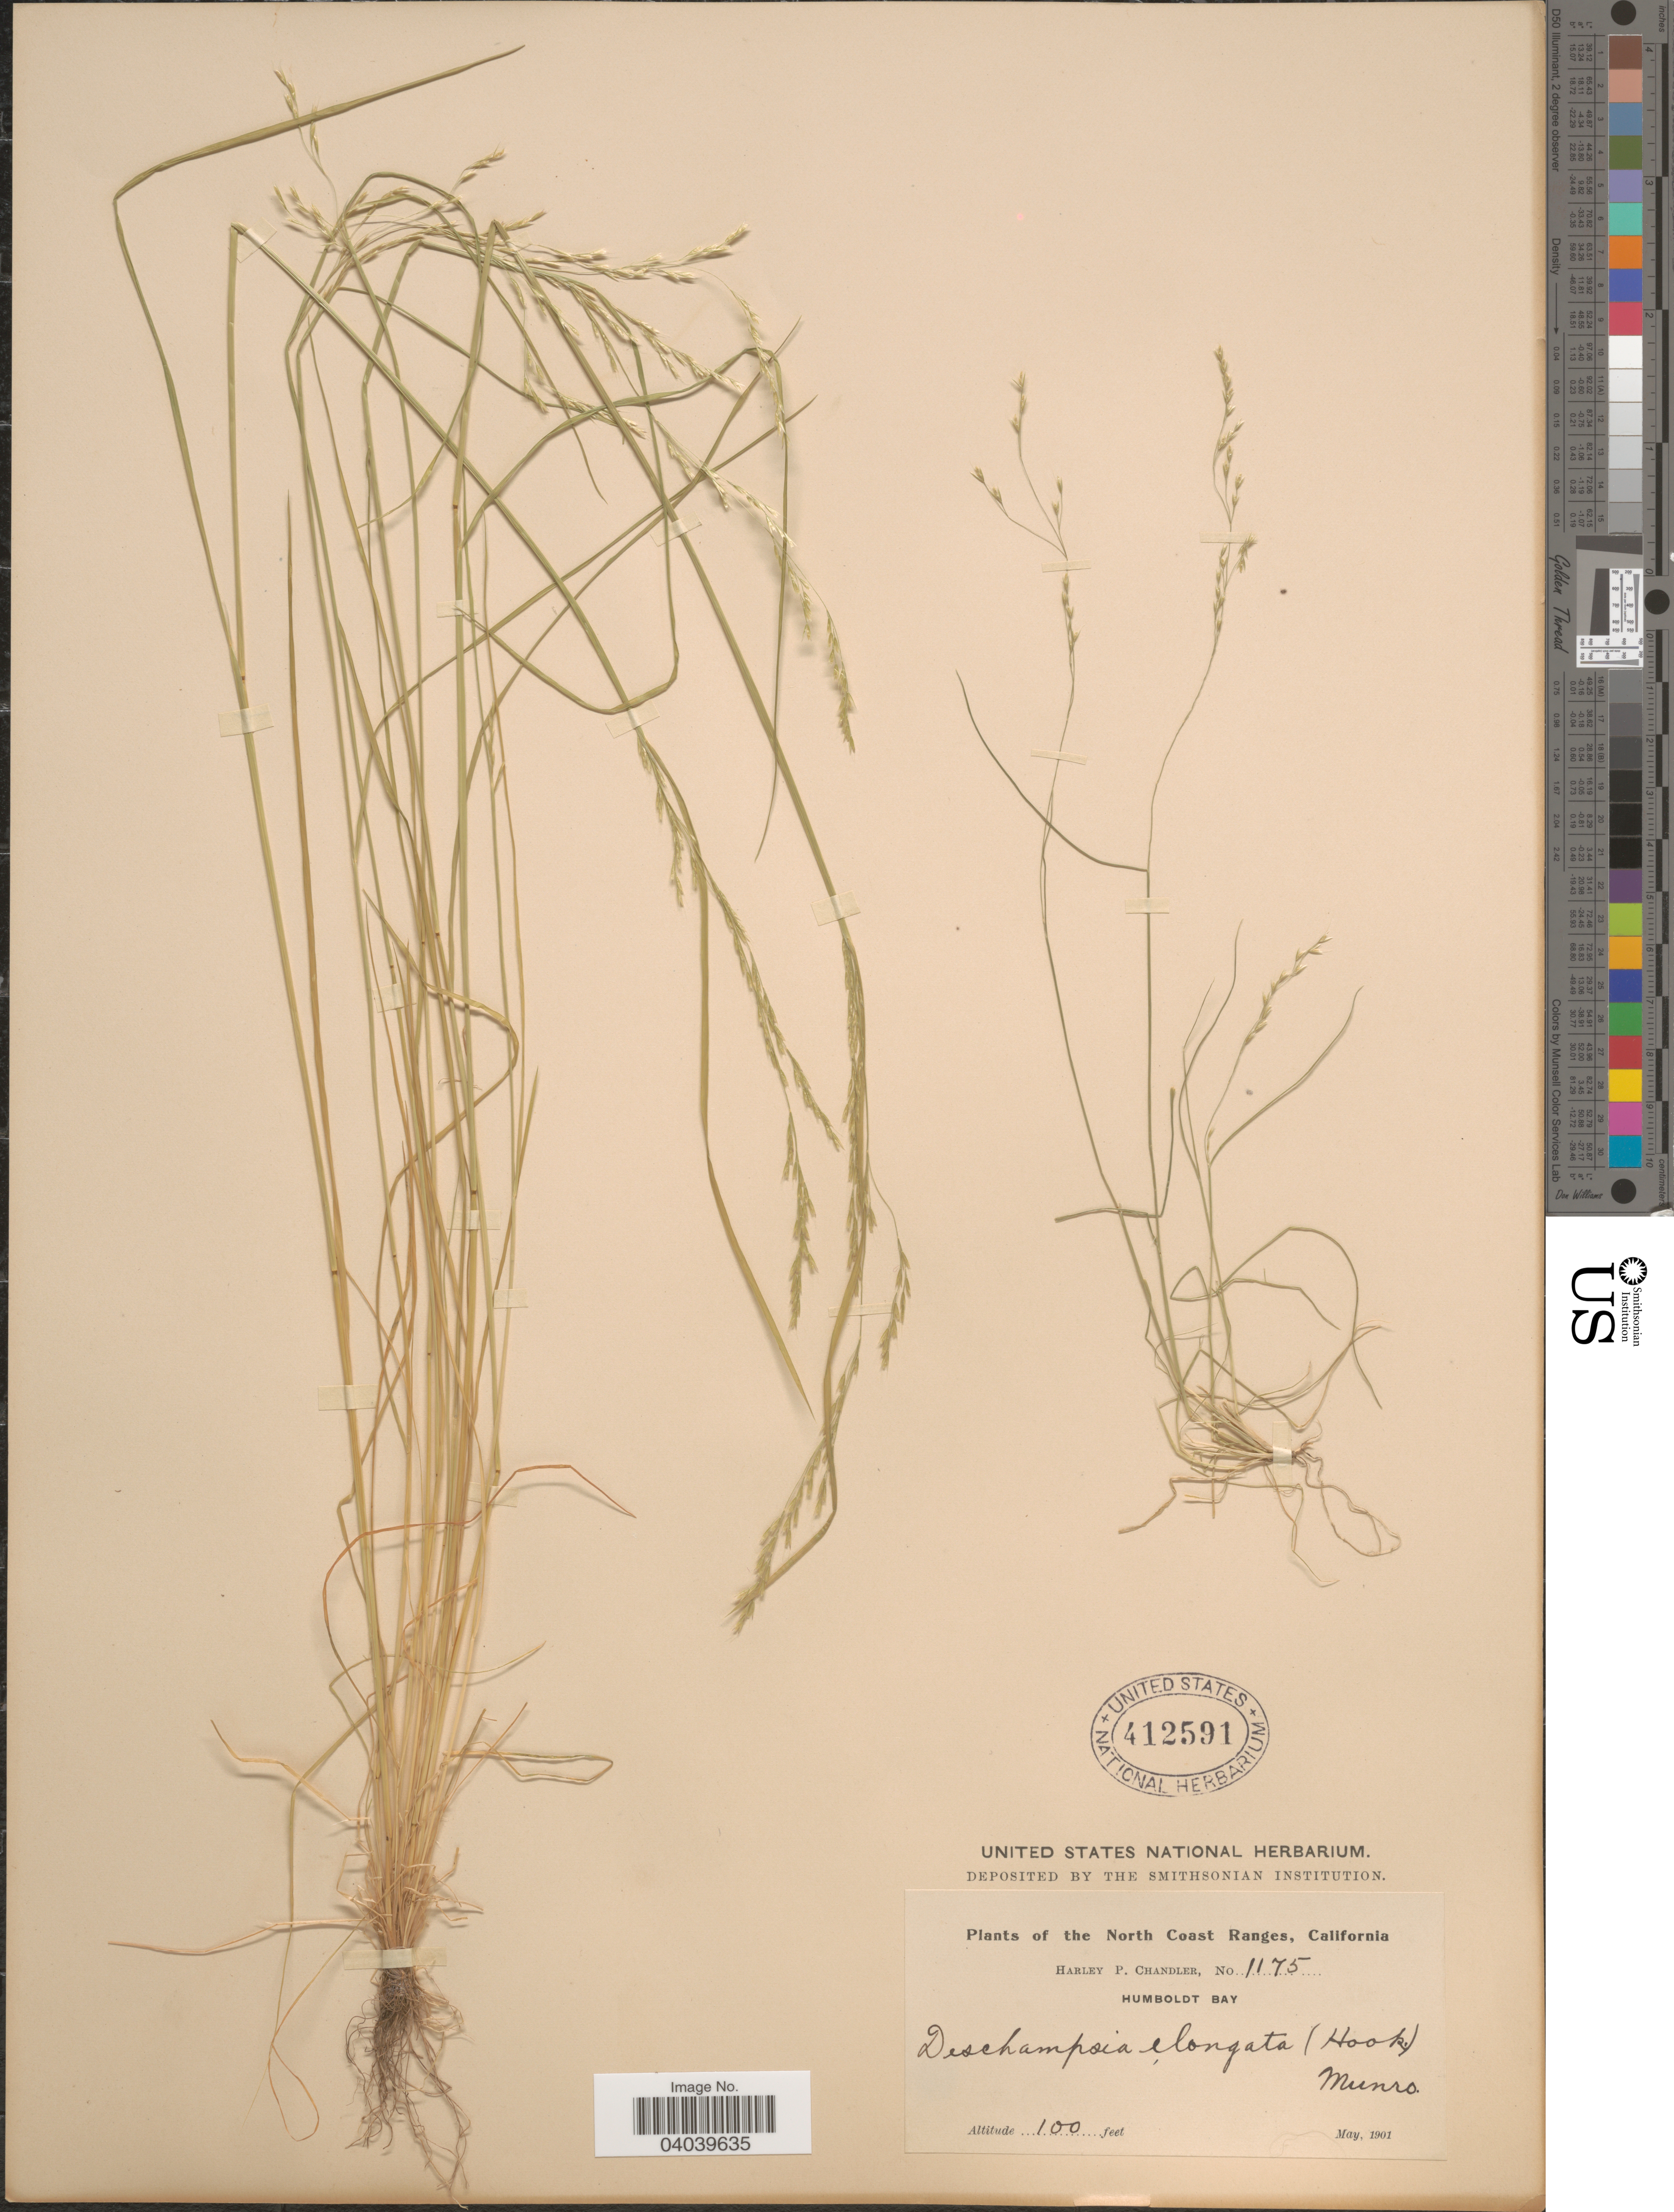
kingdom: Plantae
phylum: Tracheophyta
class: Liliopsida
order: Poales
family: Poaceae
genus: Deschampsia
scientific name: Deschampsia elongata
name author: (Hook.) Munro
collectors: H. Chandler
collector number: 1175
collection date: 1901-05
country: United States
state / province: California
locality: North Coast Ranges. Humboldt Bay.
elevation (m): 30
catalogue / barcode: US 412591